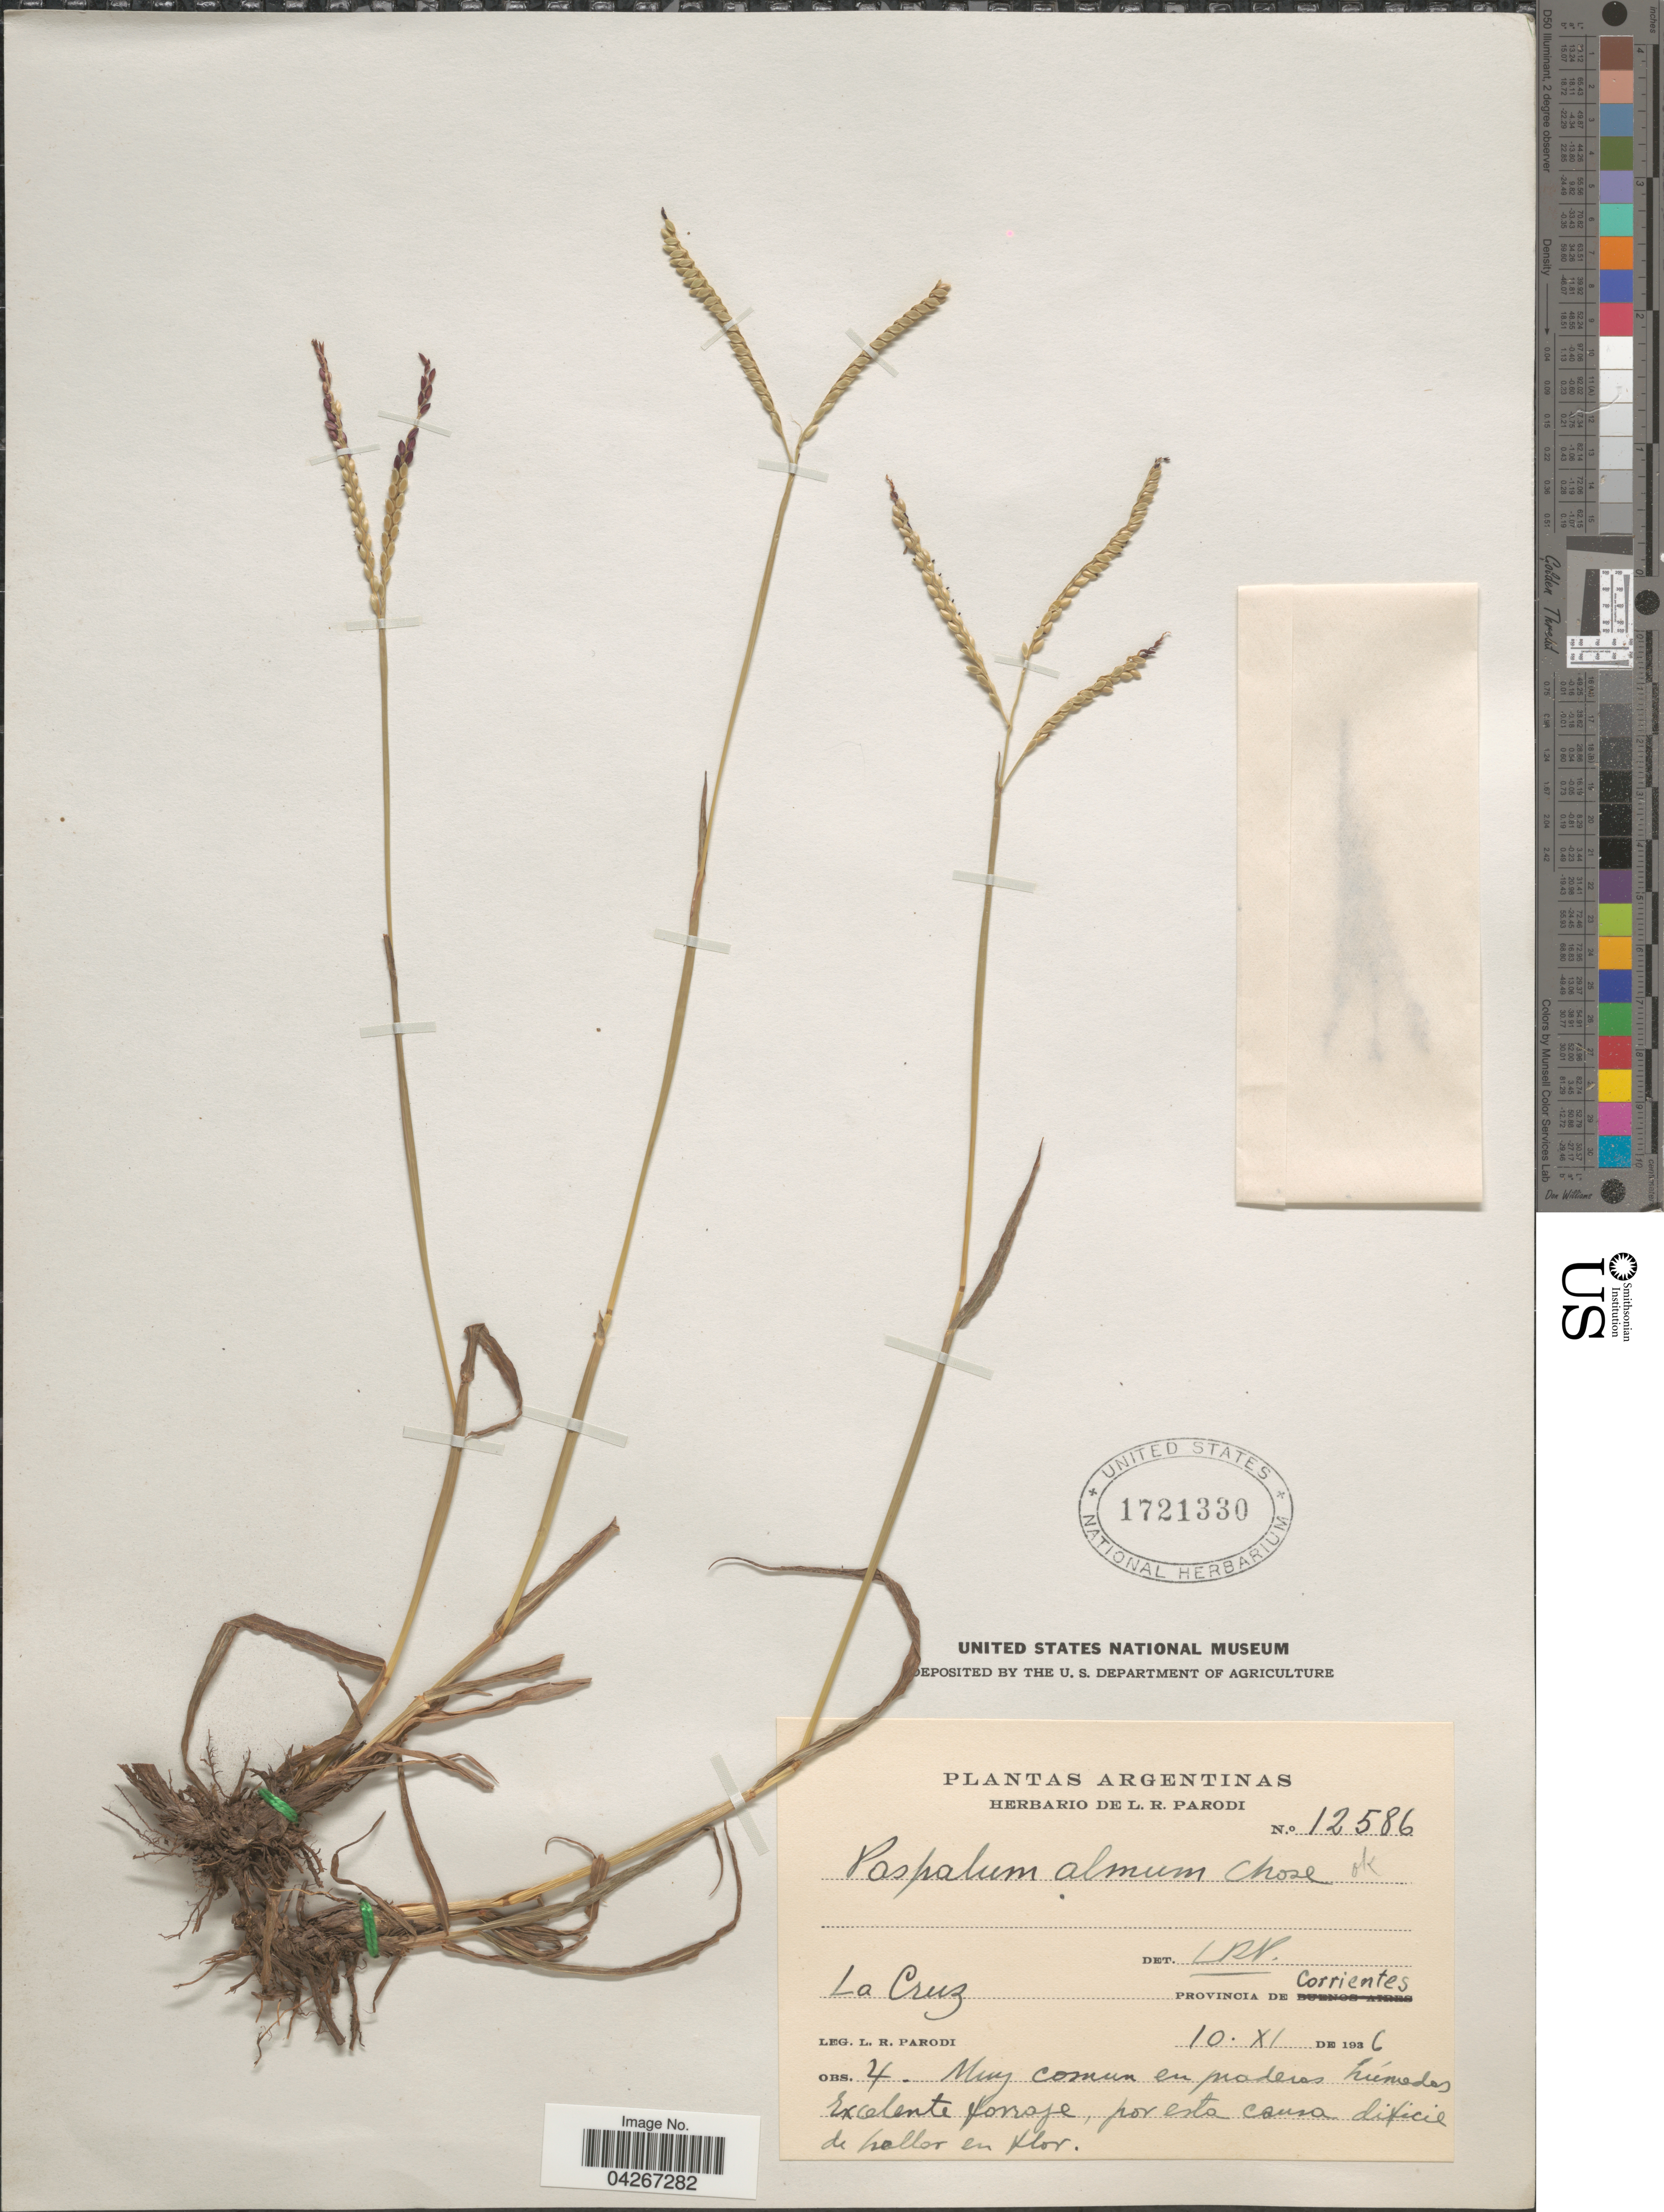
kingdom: Plantae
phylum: Tracheophyta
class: Liliopsida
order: Poales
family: Poaceae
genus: Paspalum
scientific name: Paspalum almum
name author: Chase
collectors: L. R. Parodi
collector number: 12586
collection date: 1936-11-10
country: Argentina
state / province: Corrientes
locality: La Cruz.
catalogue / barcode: US 1721330